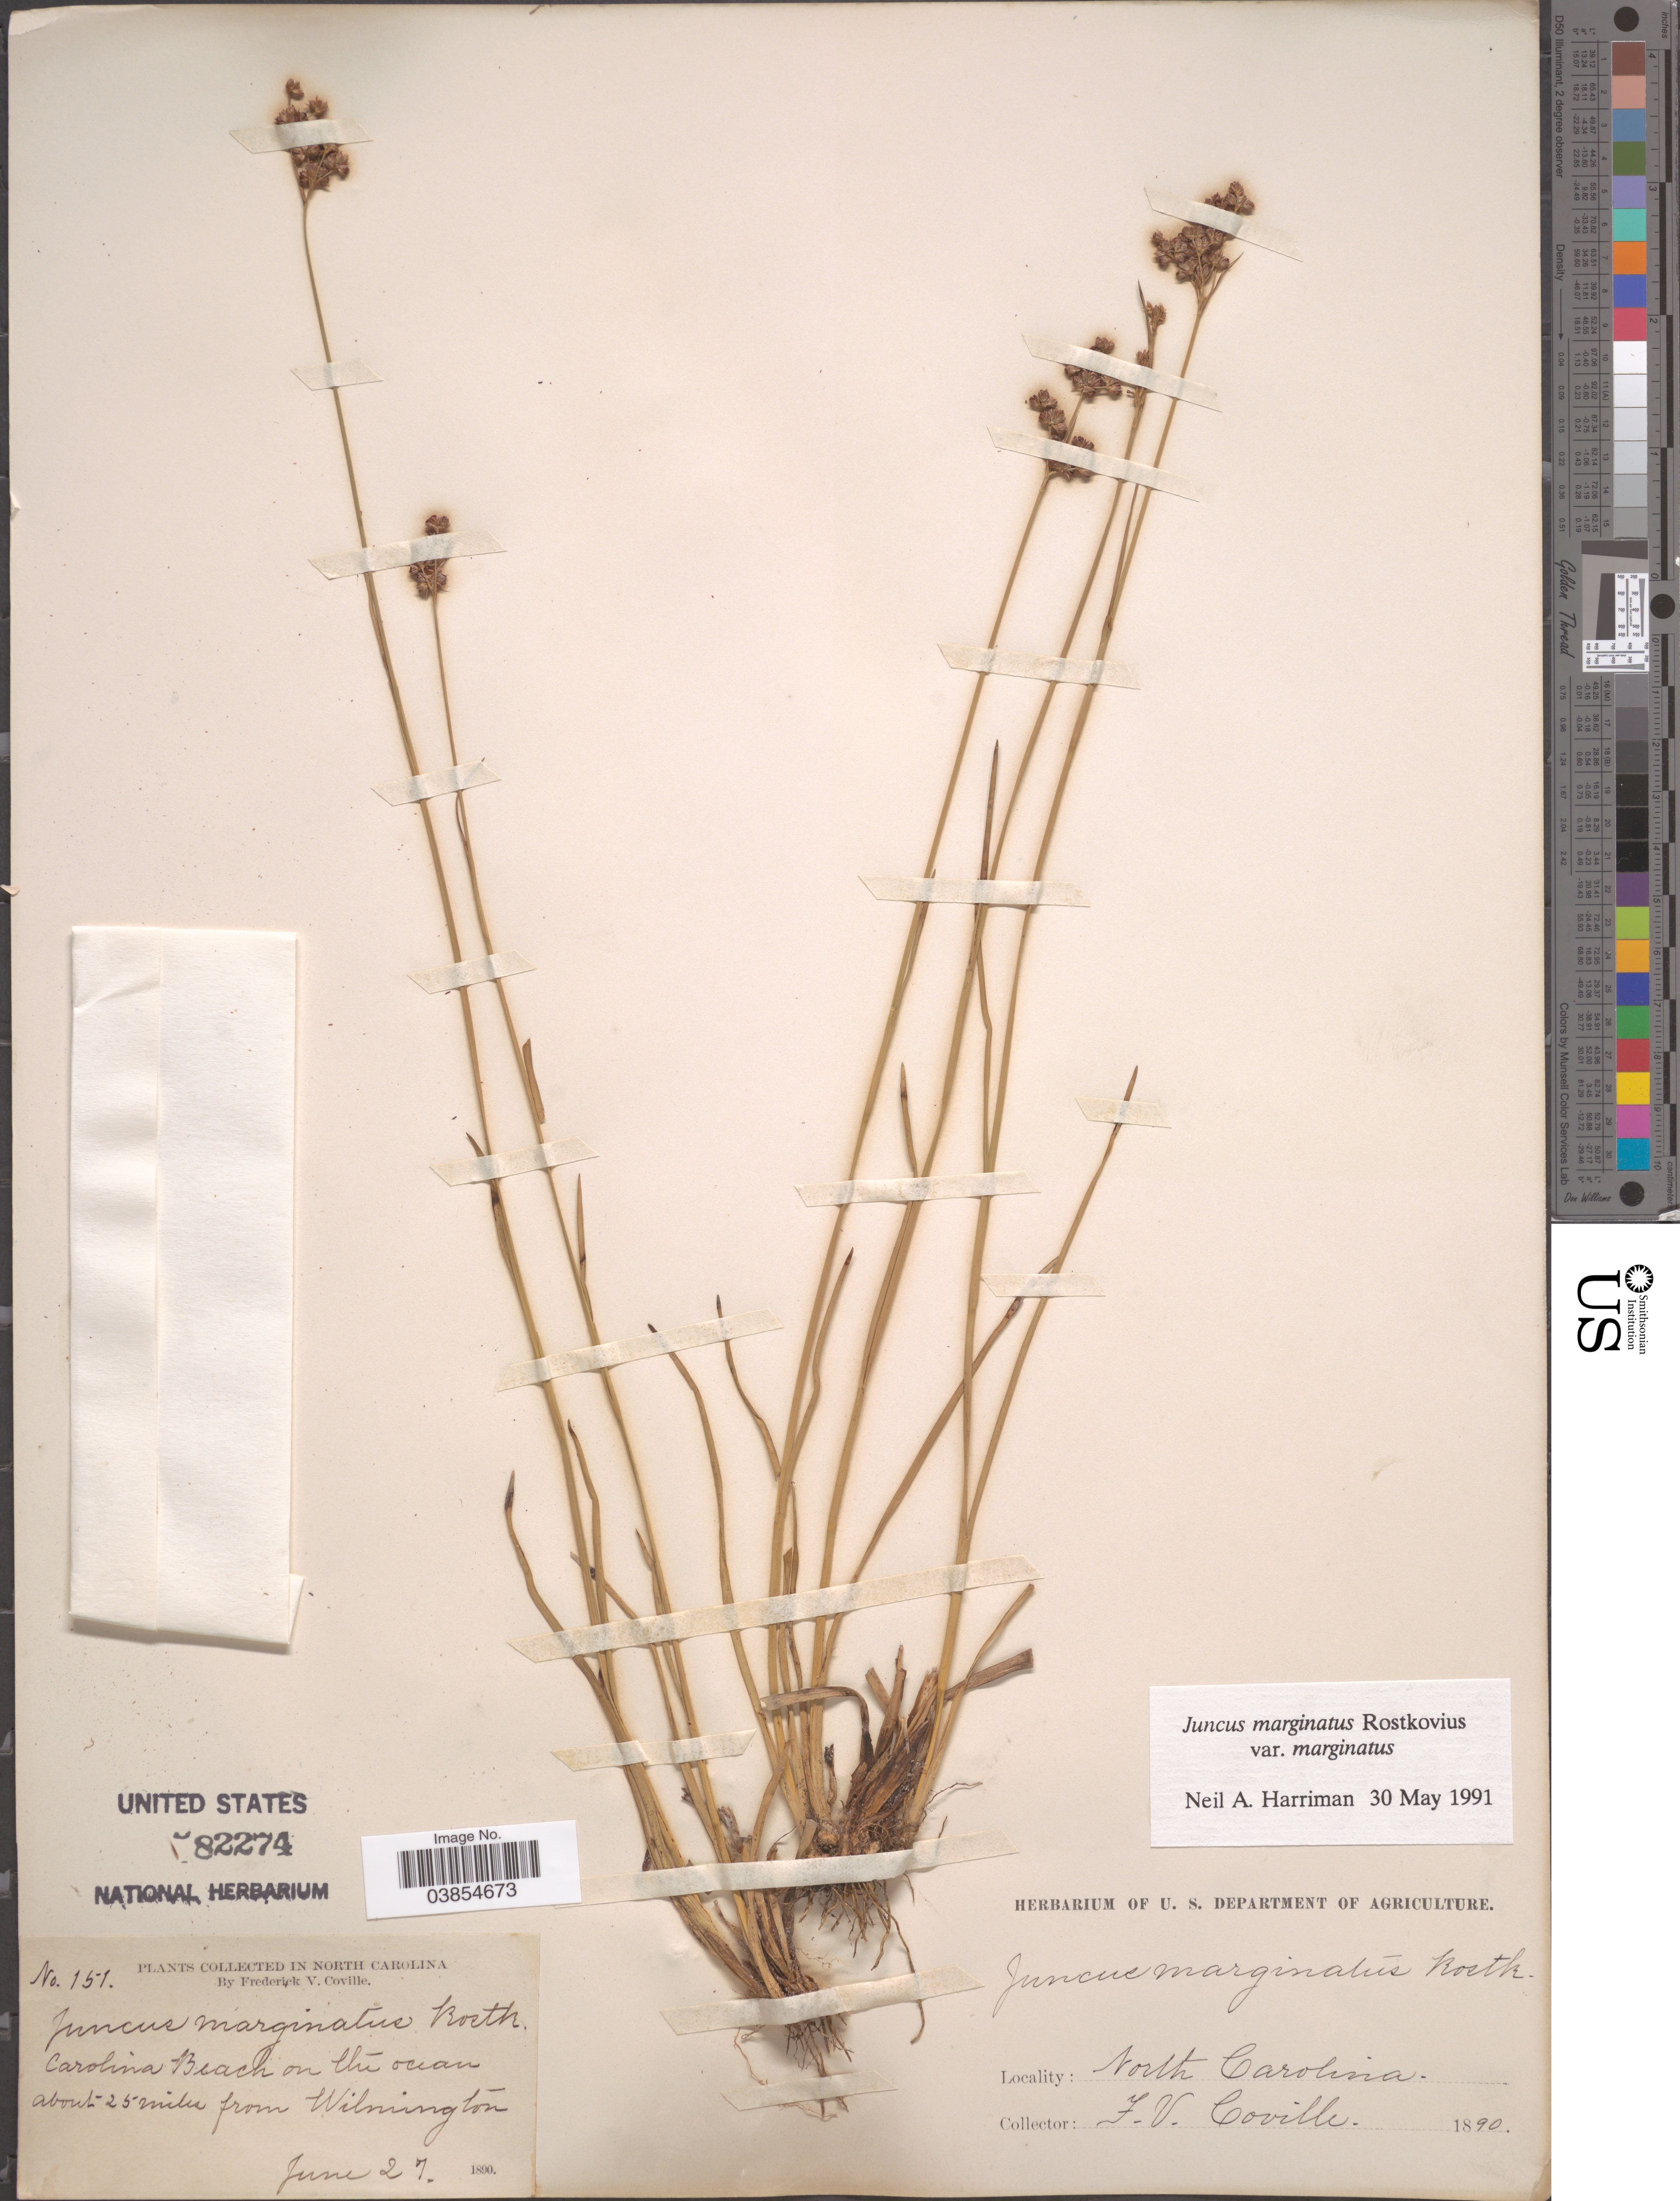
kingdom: Plantae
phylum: Tracheophyta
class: Liliopsida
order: Poales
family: Juncaceae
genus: Juncus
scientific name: Juncus marginatus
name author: Rostk.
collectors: F. V. Coville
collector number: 151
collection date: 1890-06-27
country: United States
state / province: North Carolina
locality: Carolina Beach on the ocean about 25 miles from Wilmington.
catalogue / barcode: US 82274